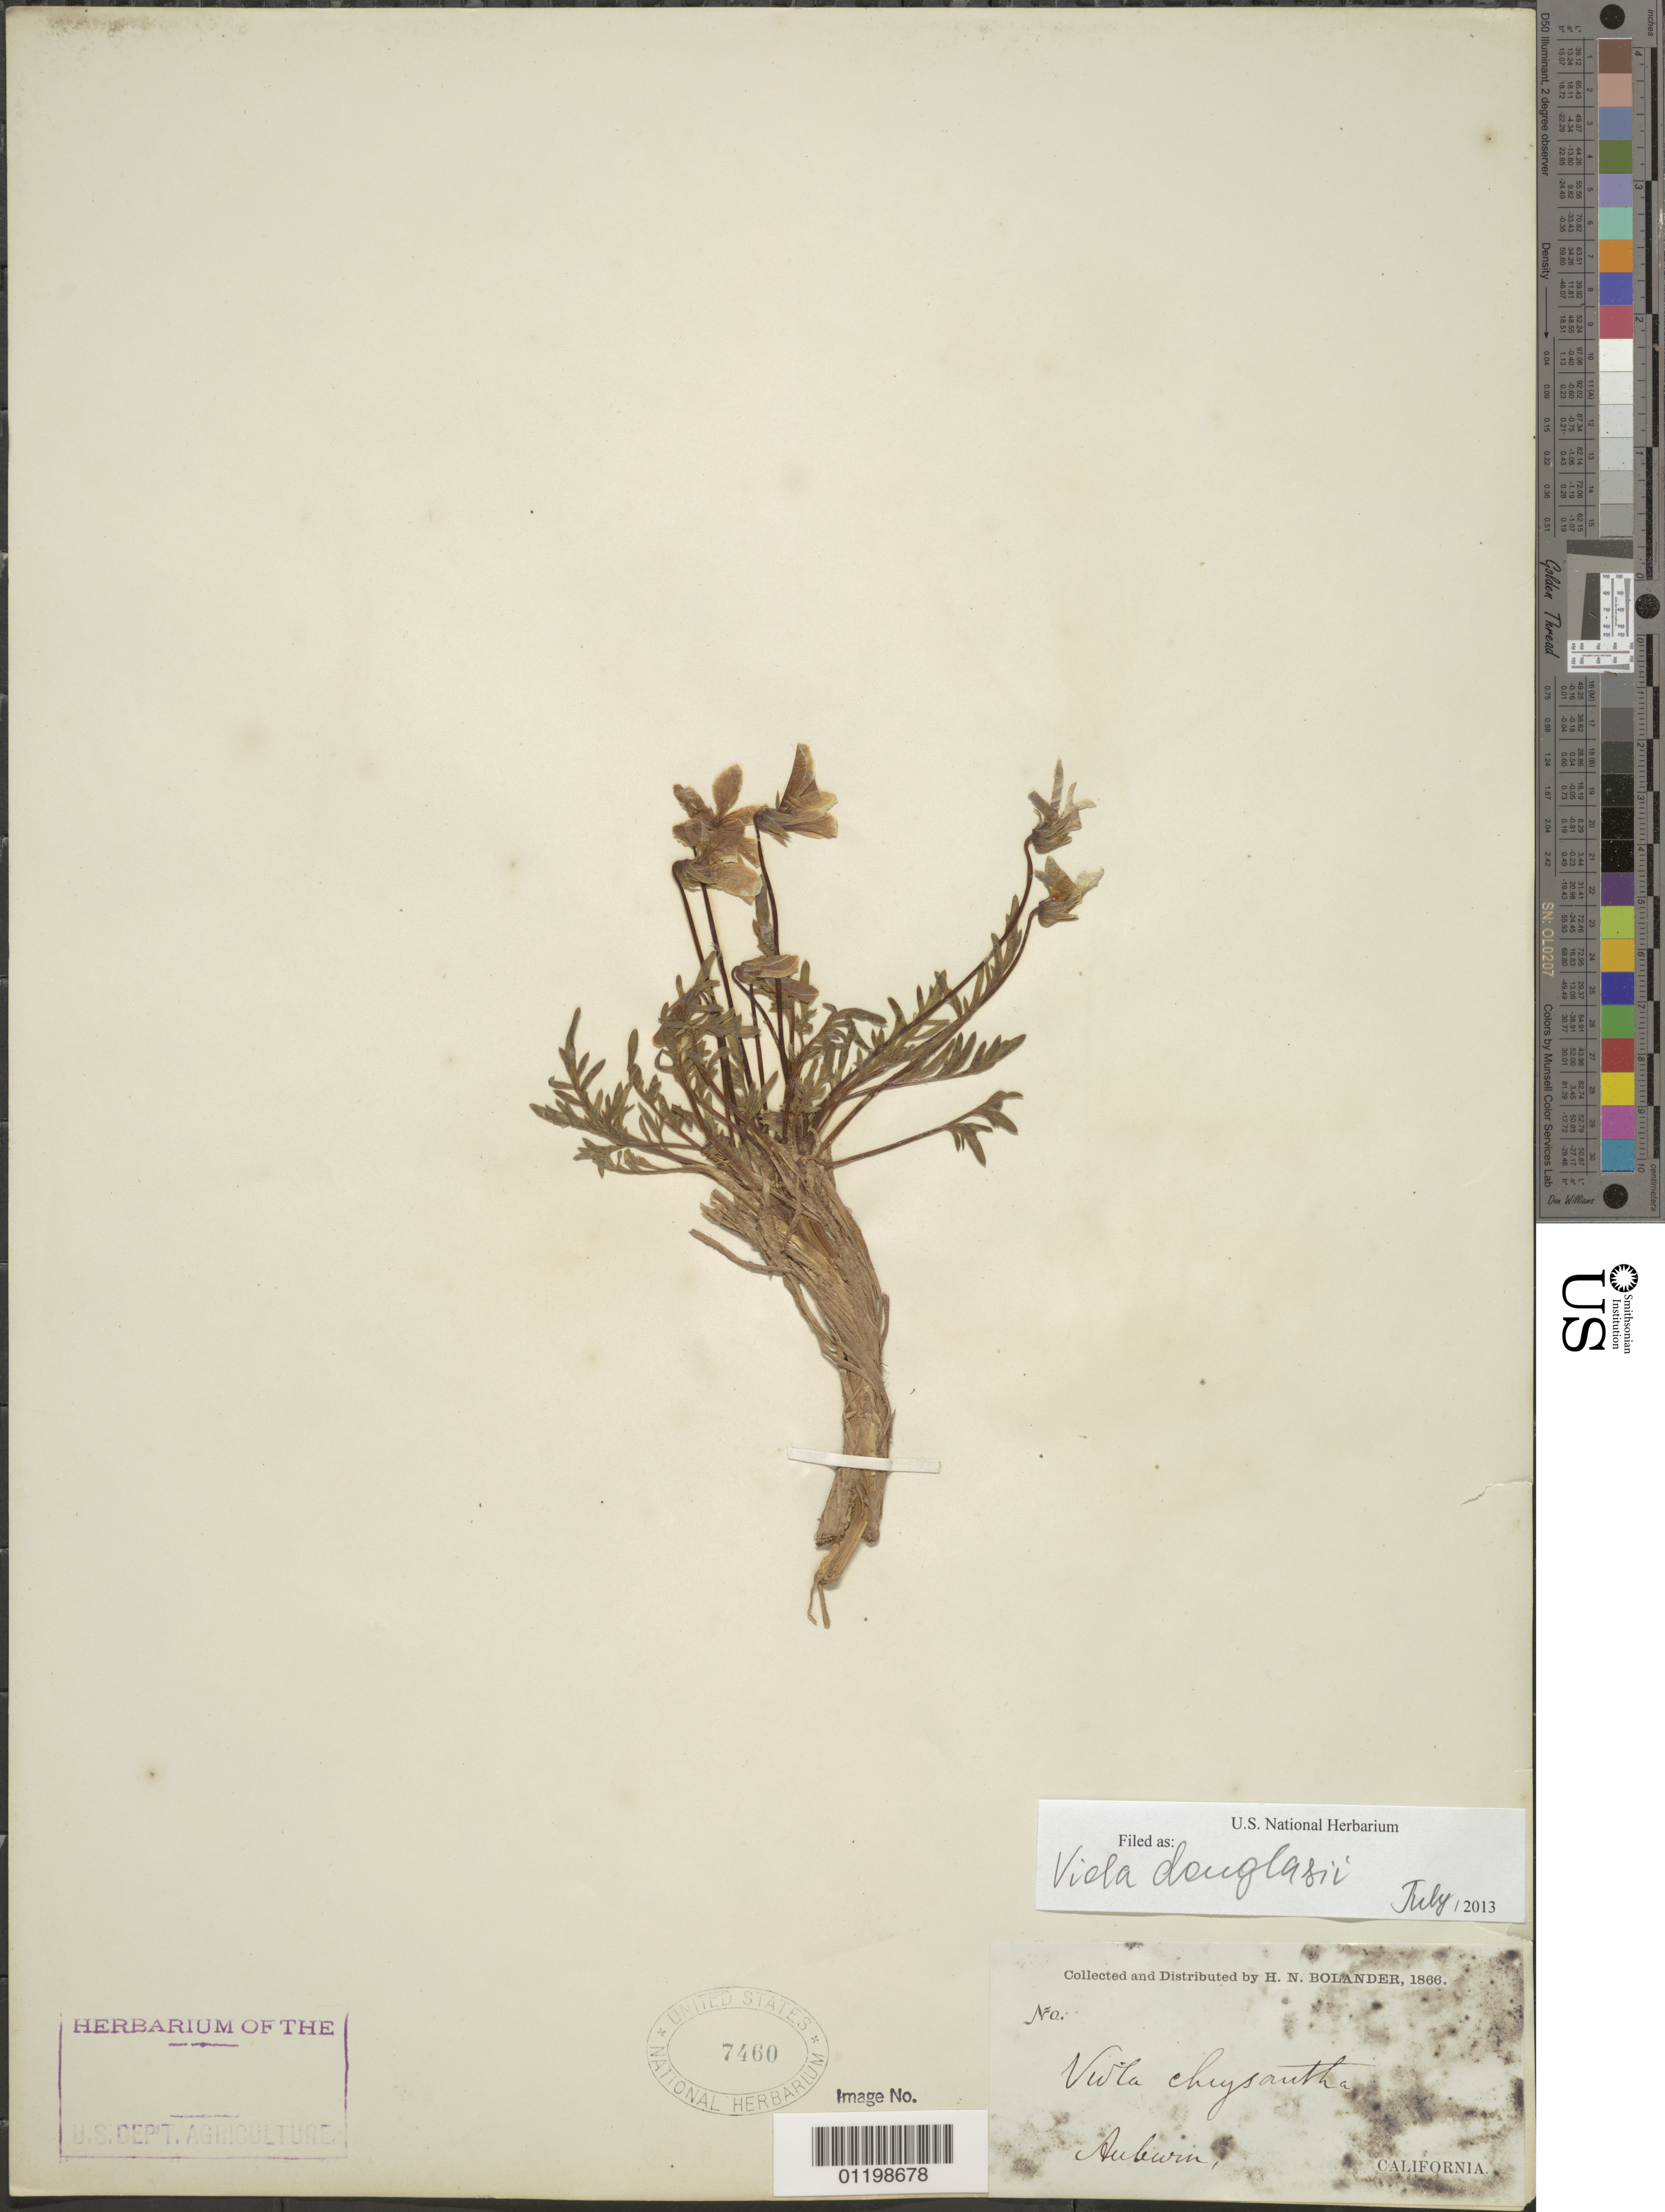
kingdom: Plantae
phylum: Tracheophyta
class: Magnoliopsida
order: Malpighiales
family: Violaceae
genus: Viola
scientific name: Viola douglasii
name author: Steud.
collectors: H. Bolander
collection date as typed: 1866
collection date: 1866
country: United States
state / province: California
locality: Auburn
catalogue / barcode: US 7460